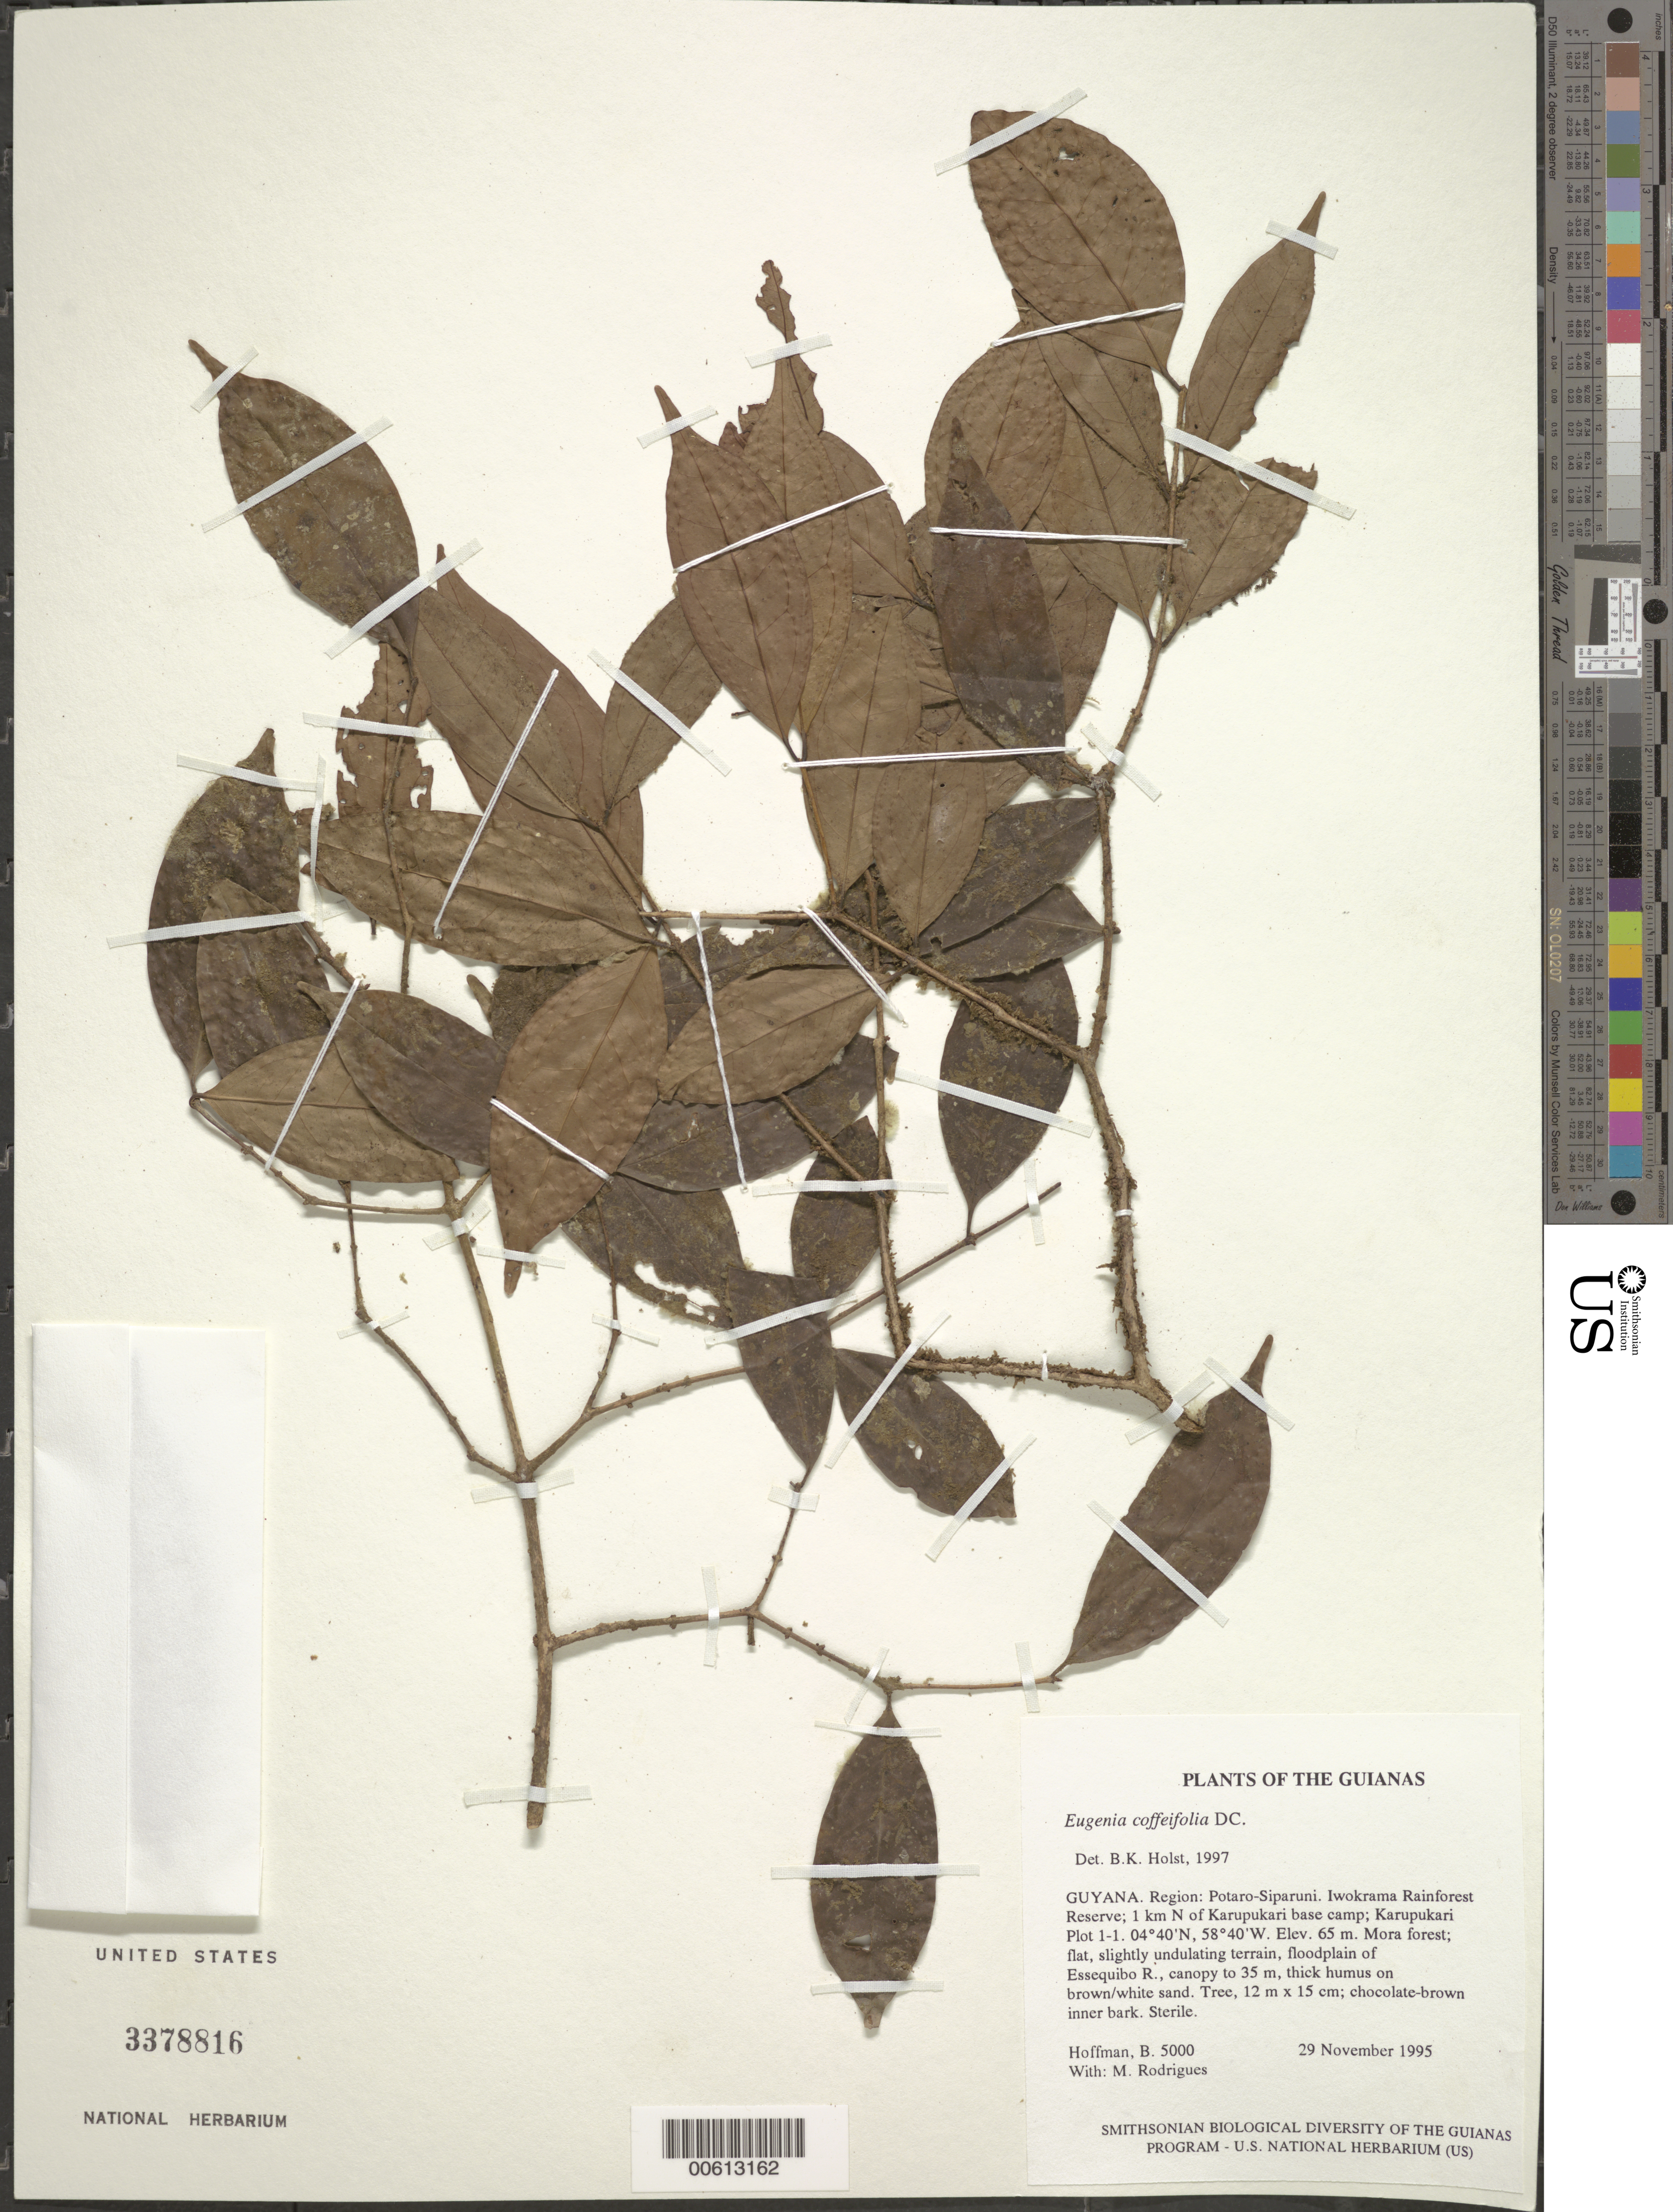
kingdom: Plantae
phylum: Tracheophyta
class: Magnoliopsida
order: Myrtales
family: Myrtaceae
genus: Eugenia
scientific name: Eugenia sinemariensis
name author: Aubl.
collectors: B. Hoffman & M. T. Rodrigues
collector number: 5000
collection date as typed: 29 November 1995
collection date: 1995-11-29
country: Guyana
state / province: Potaro-Siparuni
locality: Iwokrama Rainforest Reserve; 1 km N of Karupukari base camp; Karupukari Plot 1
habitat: Mora forest; flat, slightly undulating terrain, floodplain of Essequibo R., canopy to 35 m, thick humus on brown/white sand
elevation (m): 65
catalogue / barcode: US 3378816